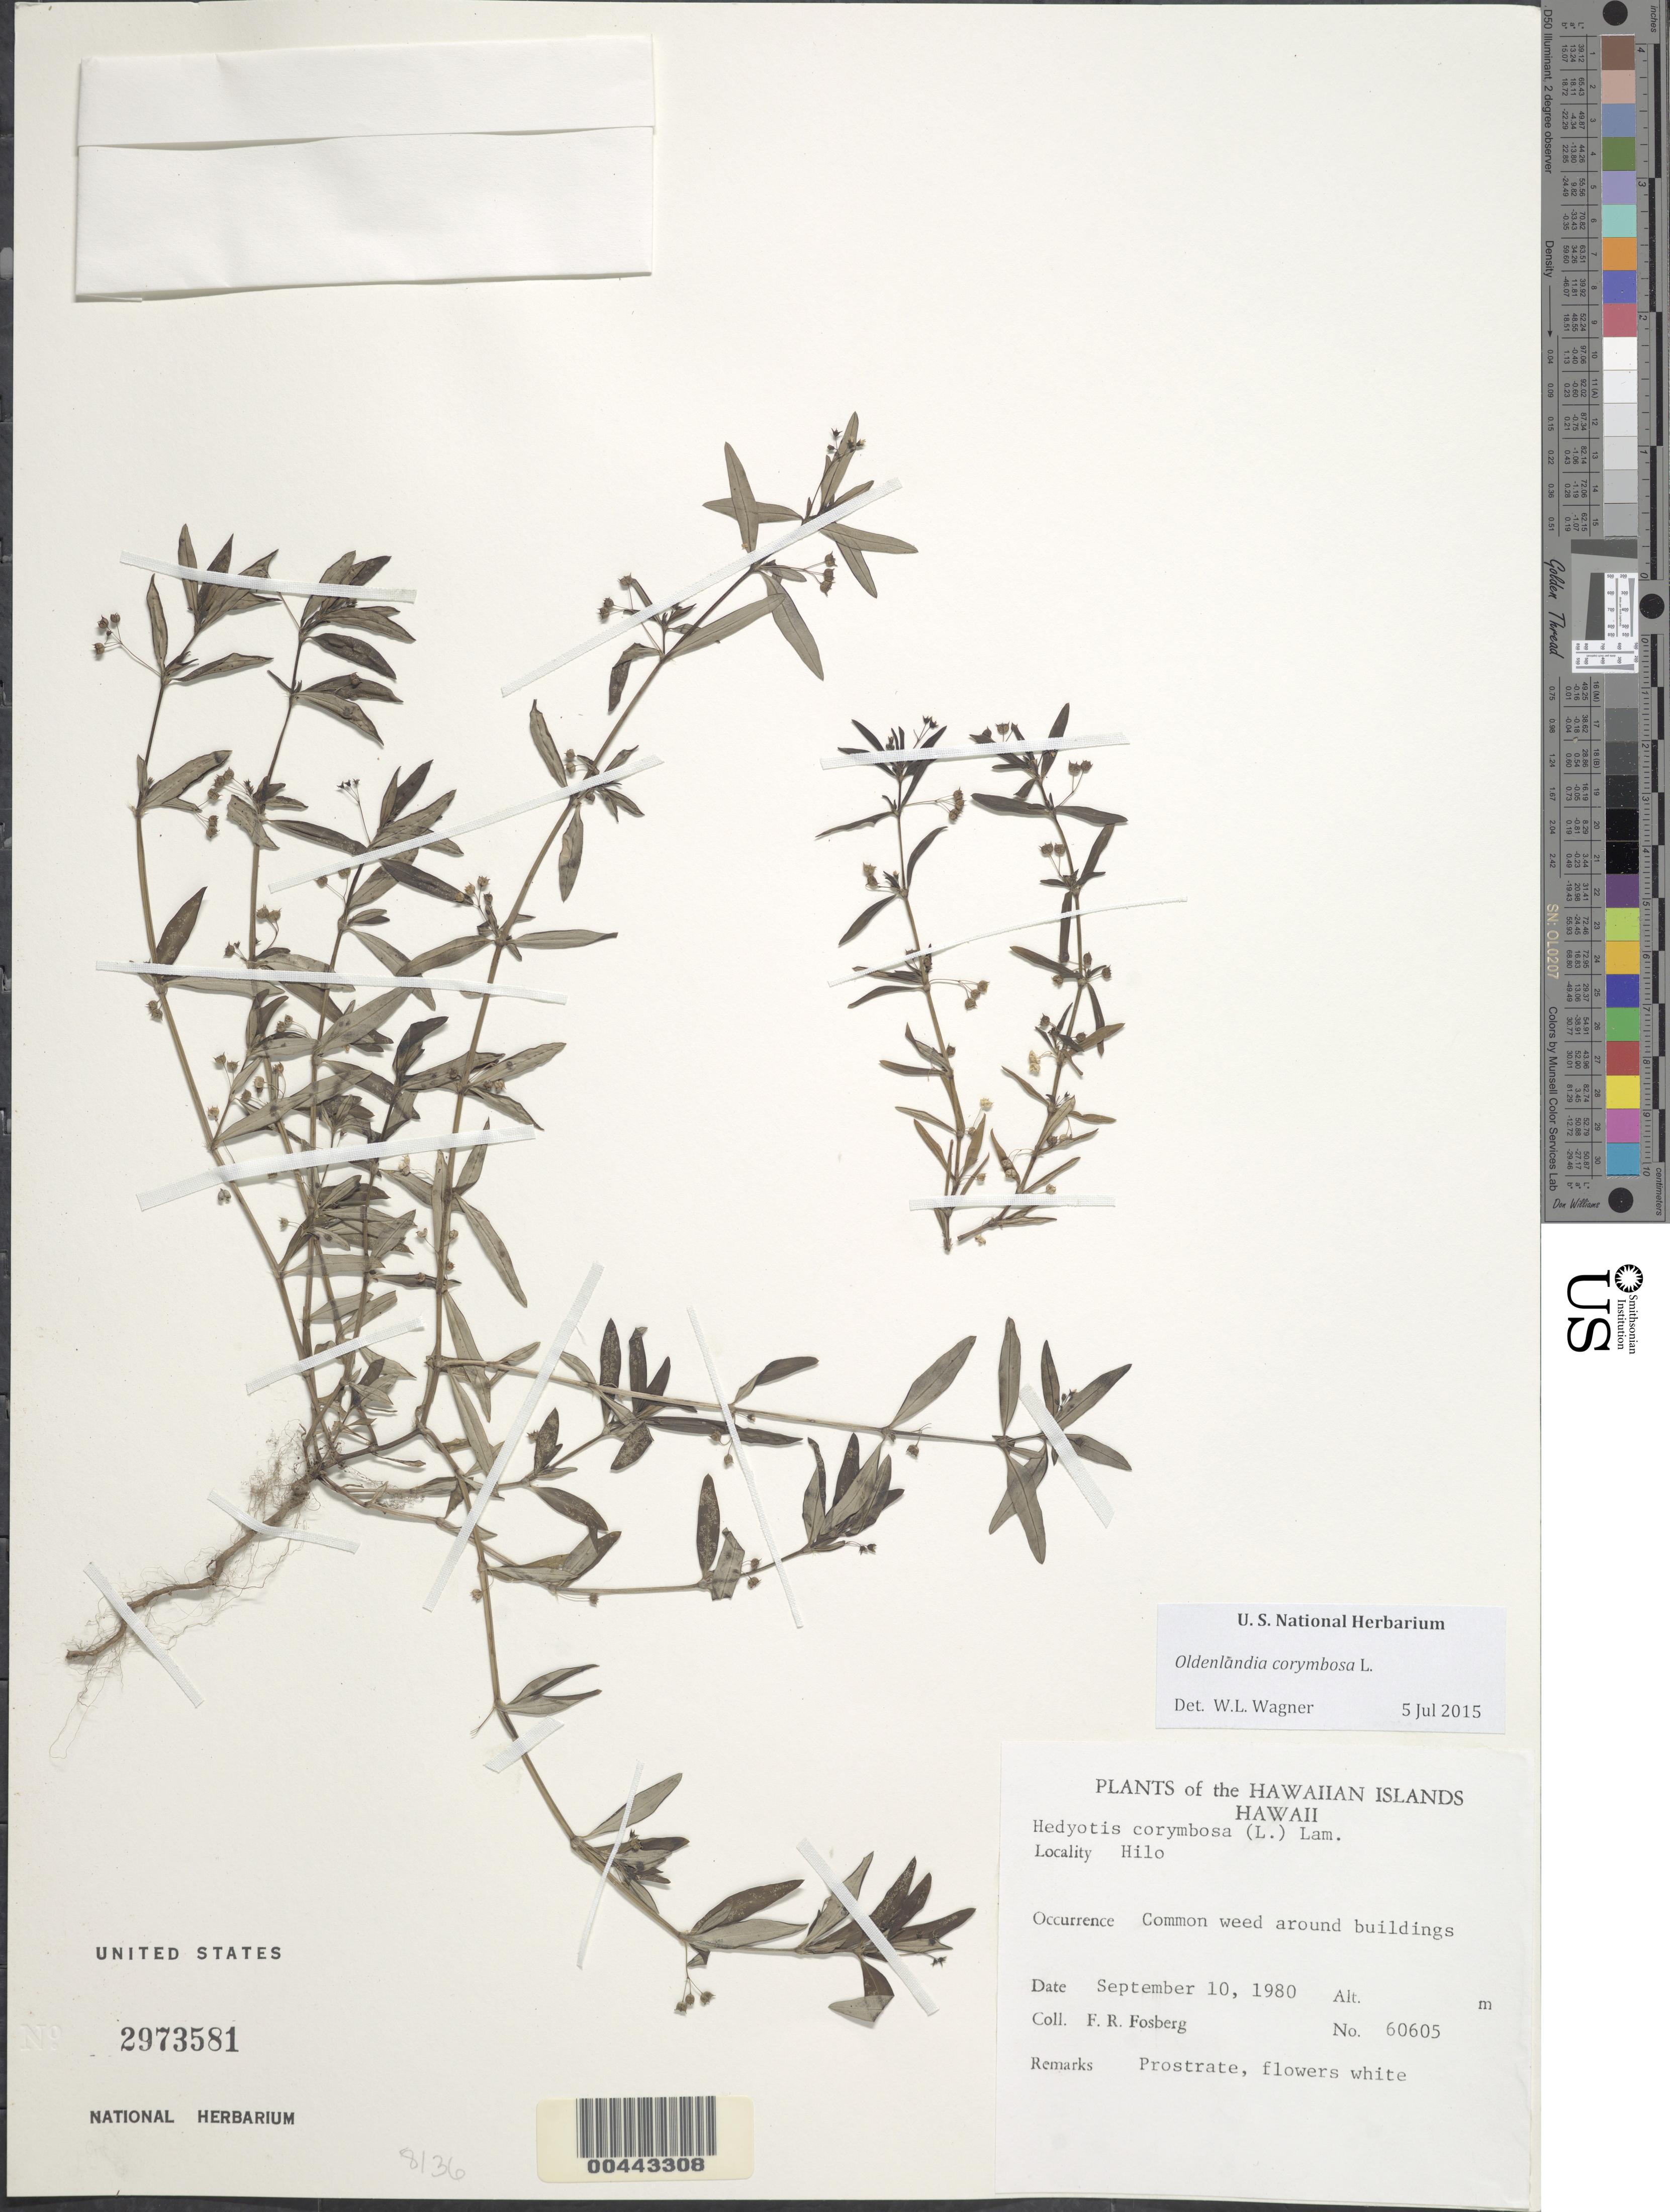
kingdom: Plantae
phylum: Tracheophyta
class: Magnoliopsida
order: Gentianales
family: Rubiaceae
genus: Oldenlandia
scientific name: Oldenlandia corymbosa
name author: L.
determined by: Wagner, W. L., (BOT), Smithsonian Institution - National Museum of Natural History (UNITED STATES)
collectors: F. R. Fosberg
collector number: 60605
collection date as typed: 10 Sep 1980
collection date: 1980-09-10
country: United States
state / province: Hawaii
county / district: Hawaii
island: Hawaii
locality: Hilo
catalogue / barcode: US 2973581